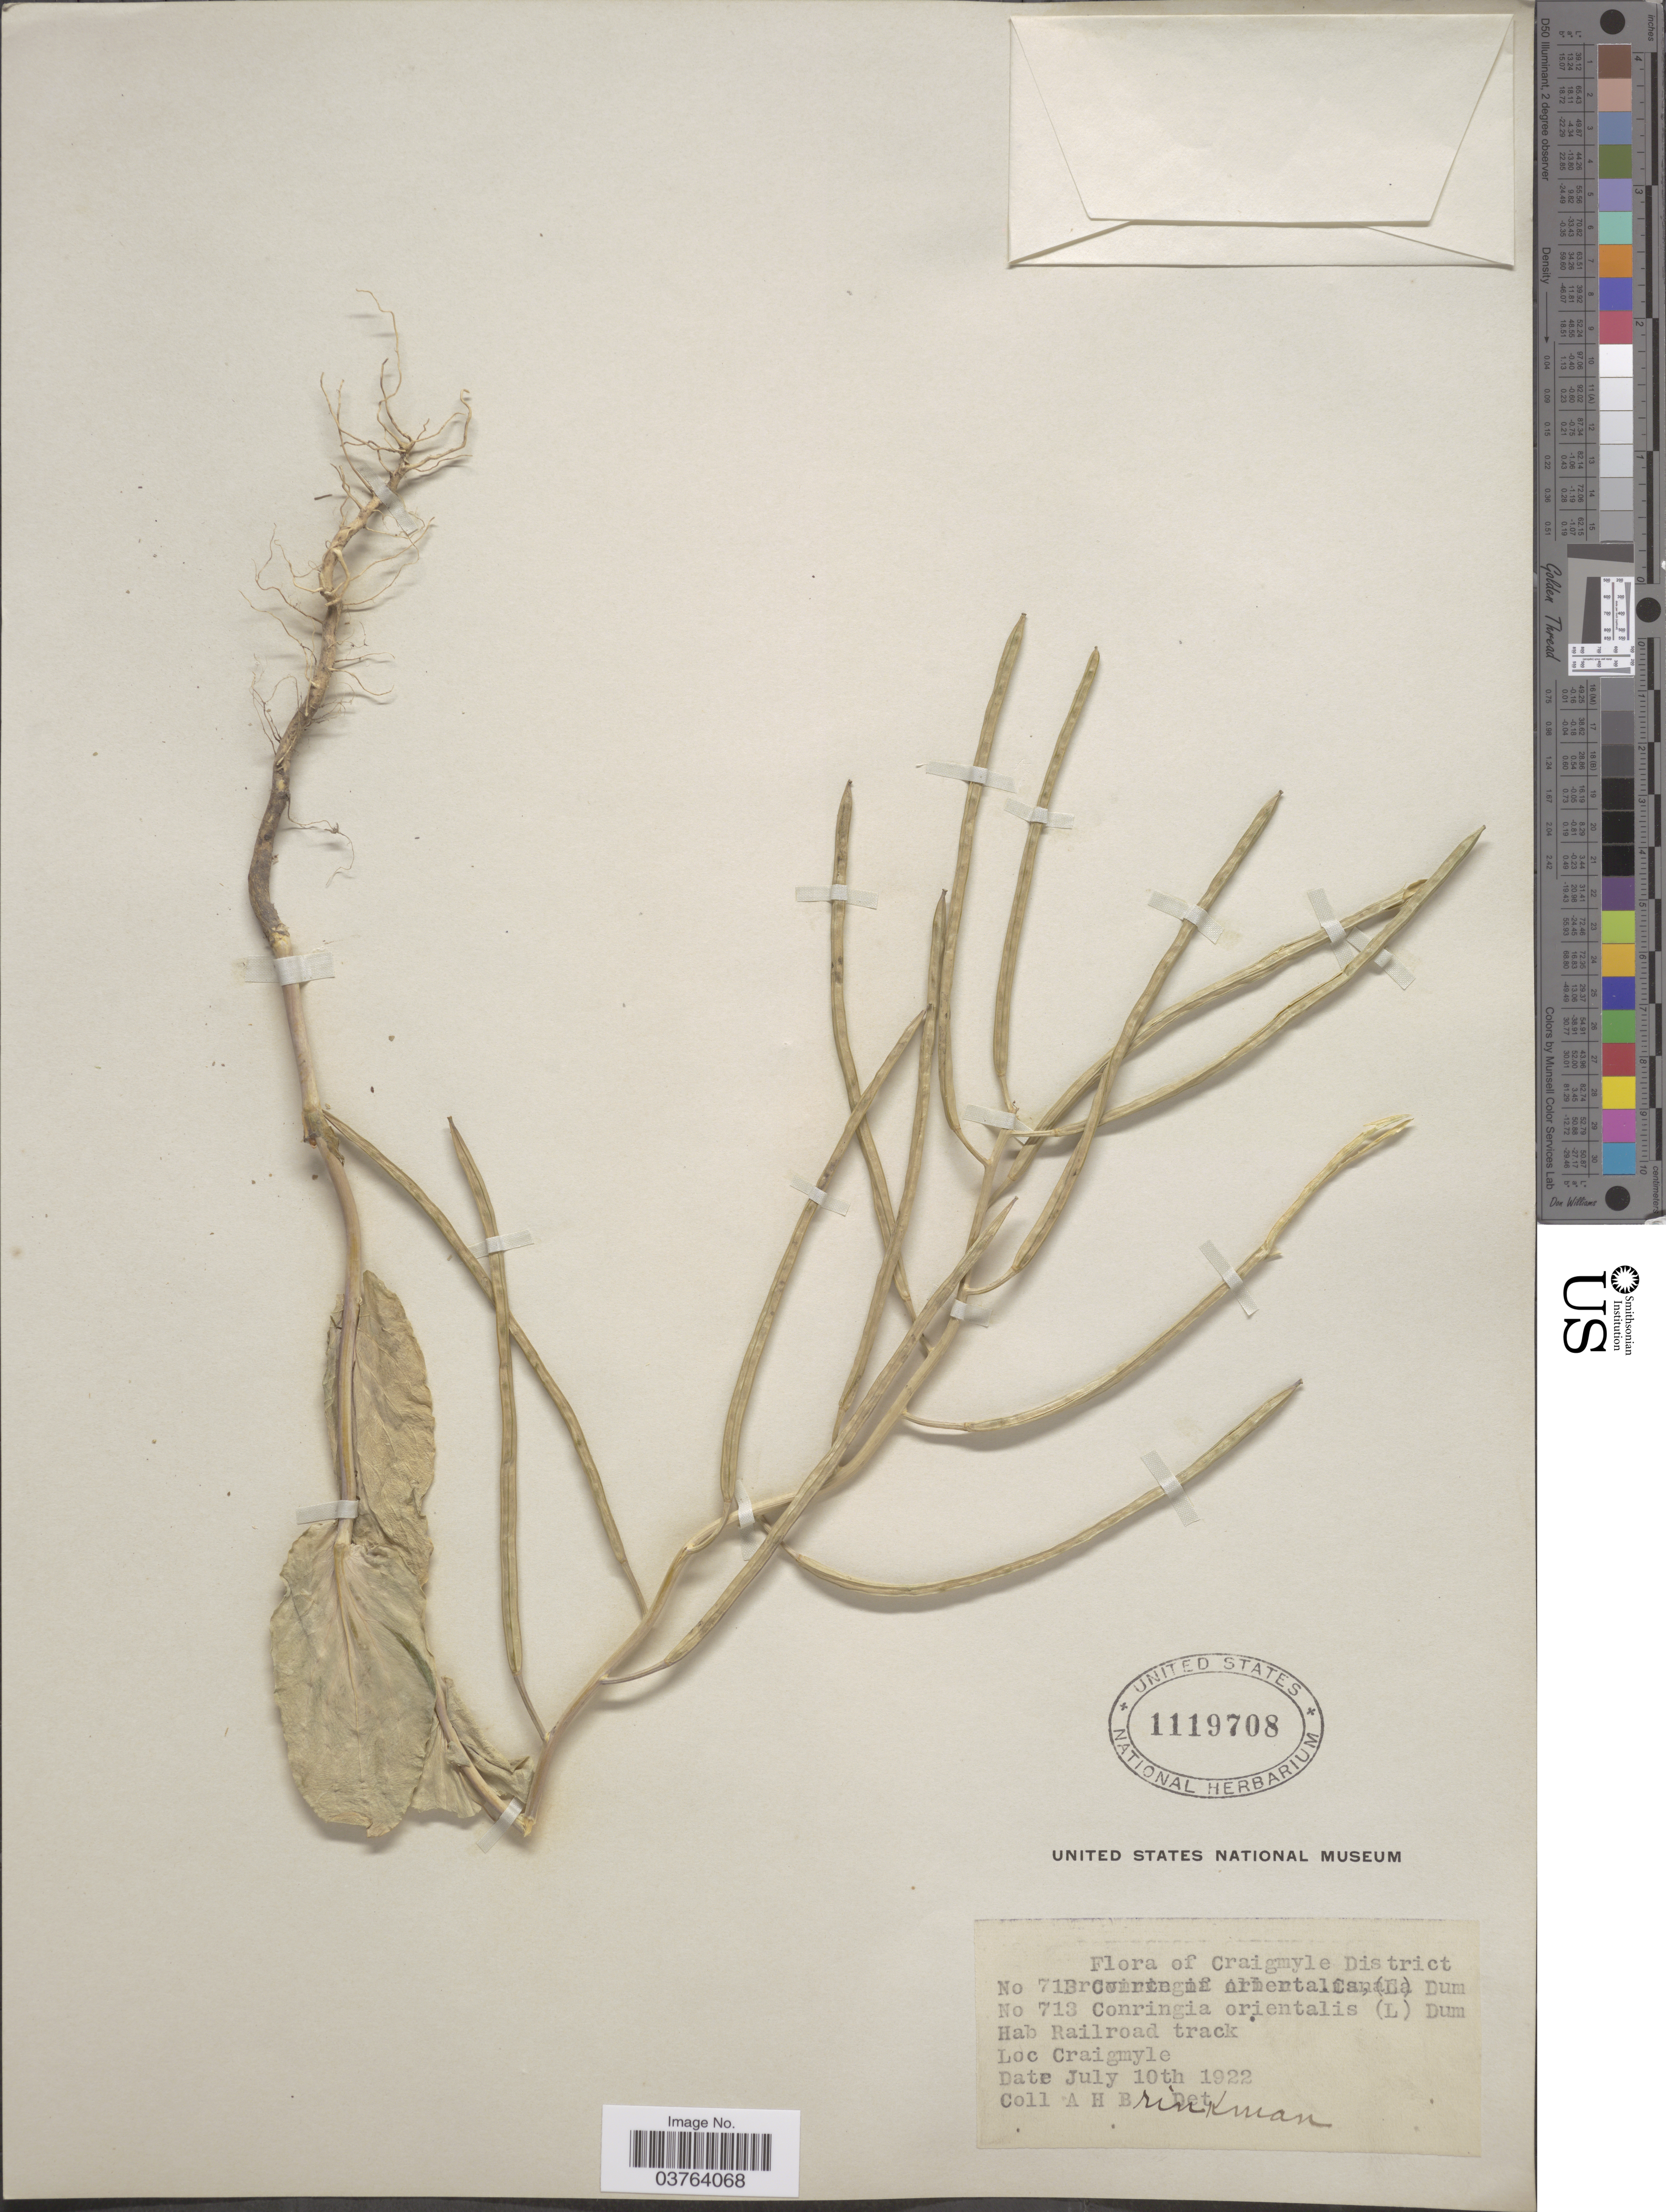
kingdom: Plantae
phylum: Tracheophyta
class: Magnoliopsida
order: Brassicales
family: Brassicaceae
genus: Conringia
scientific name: Conringia orientalis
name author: (L.) C. Presl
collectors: A. Brinkman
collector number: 713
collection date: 1922-07-10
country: Canada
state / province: Alberta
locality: Railroad track. Craigmyle.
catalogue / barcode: US 1119708